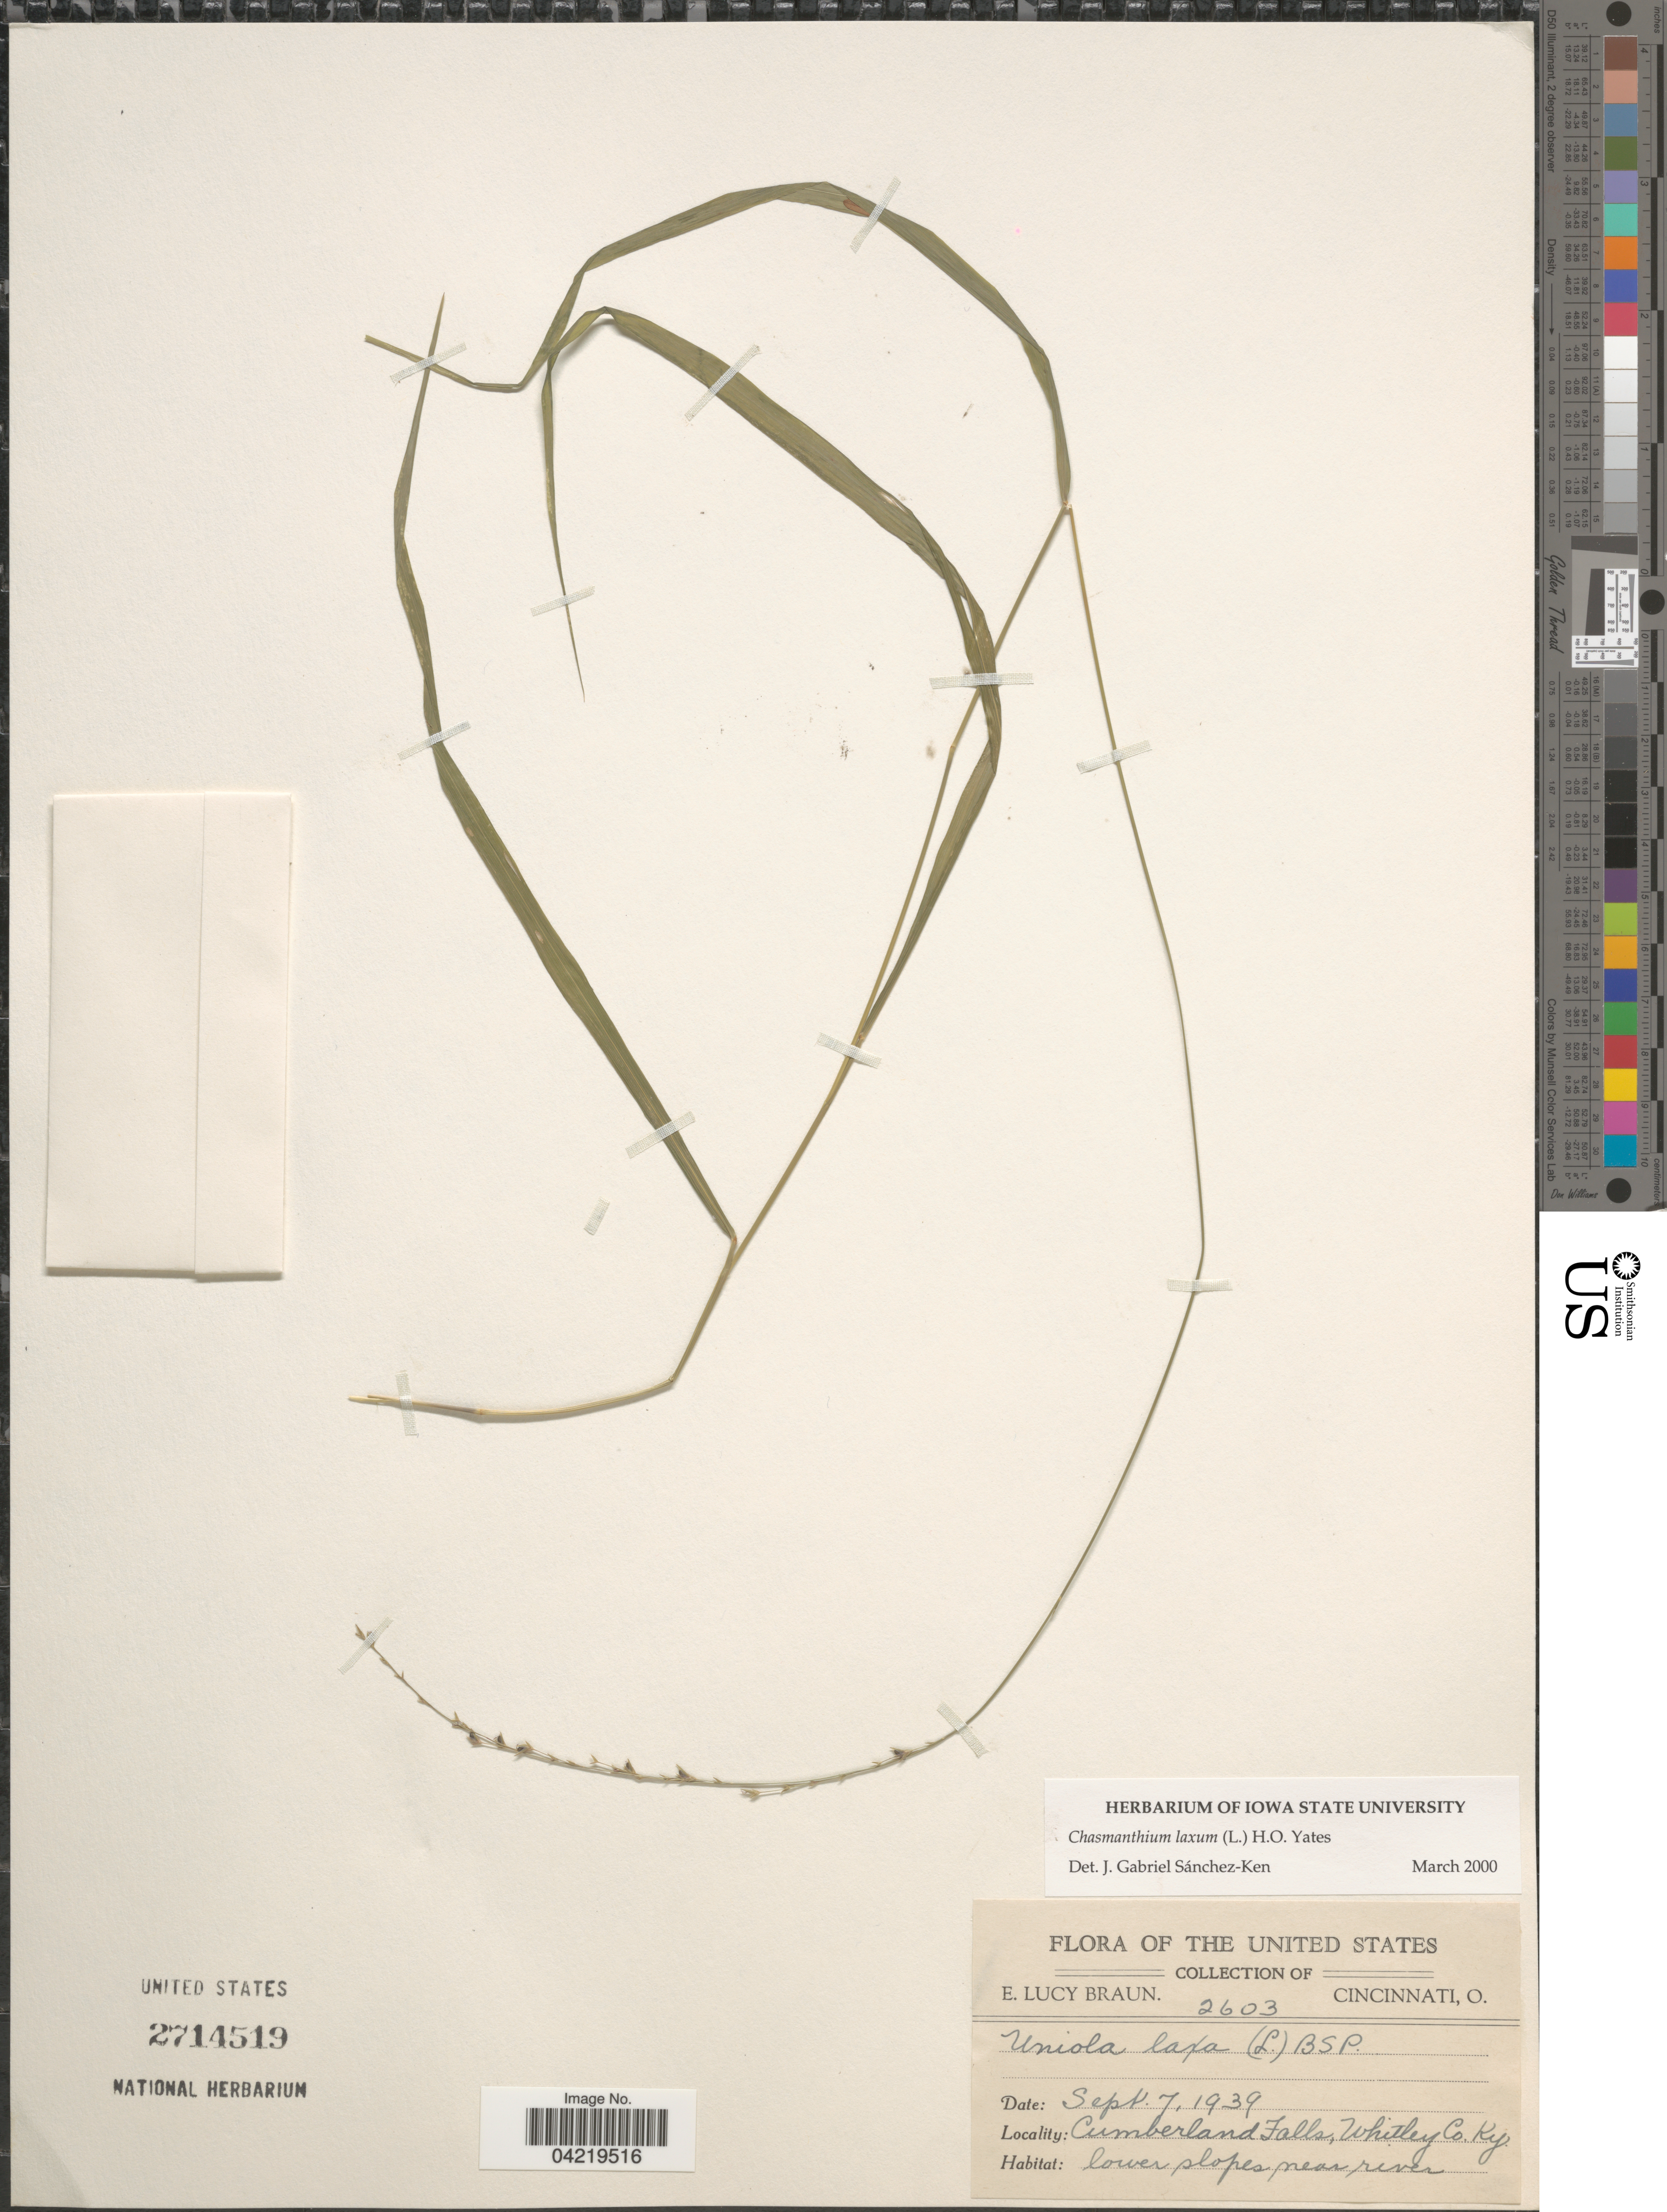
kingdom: Plantae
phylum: Tracheophyta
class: Liliopsida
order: Poales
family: Poaceae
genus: Chasmanthium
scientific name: Chasmanthium laxum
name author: (L.) H.O. Yates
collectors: E. L. Braun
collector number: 2603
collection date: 1939-09-07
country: United States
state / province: Kentucky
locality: Cumberland Falls, Whitley Co. Lower slopes near river.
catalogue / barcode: US 2714519